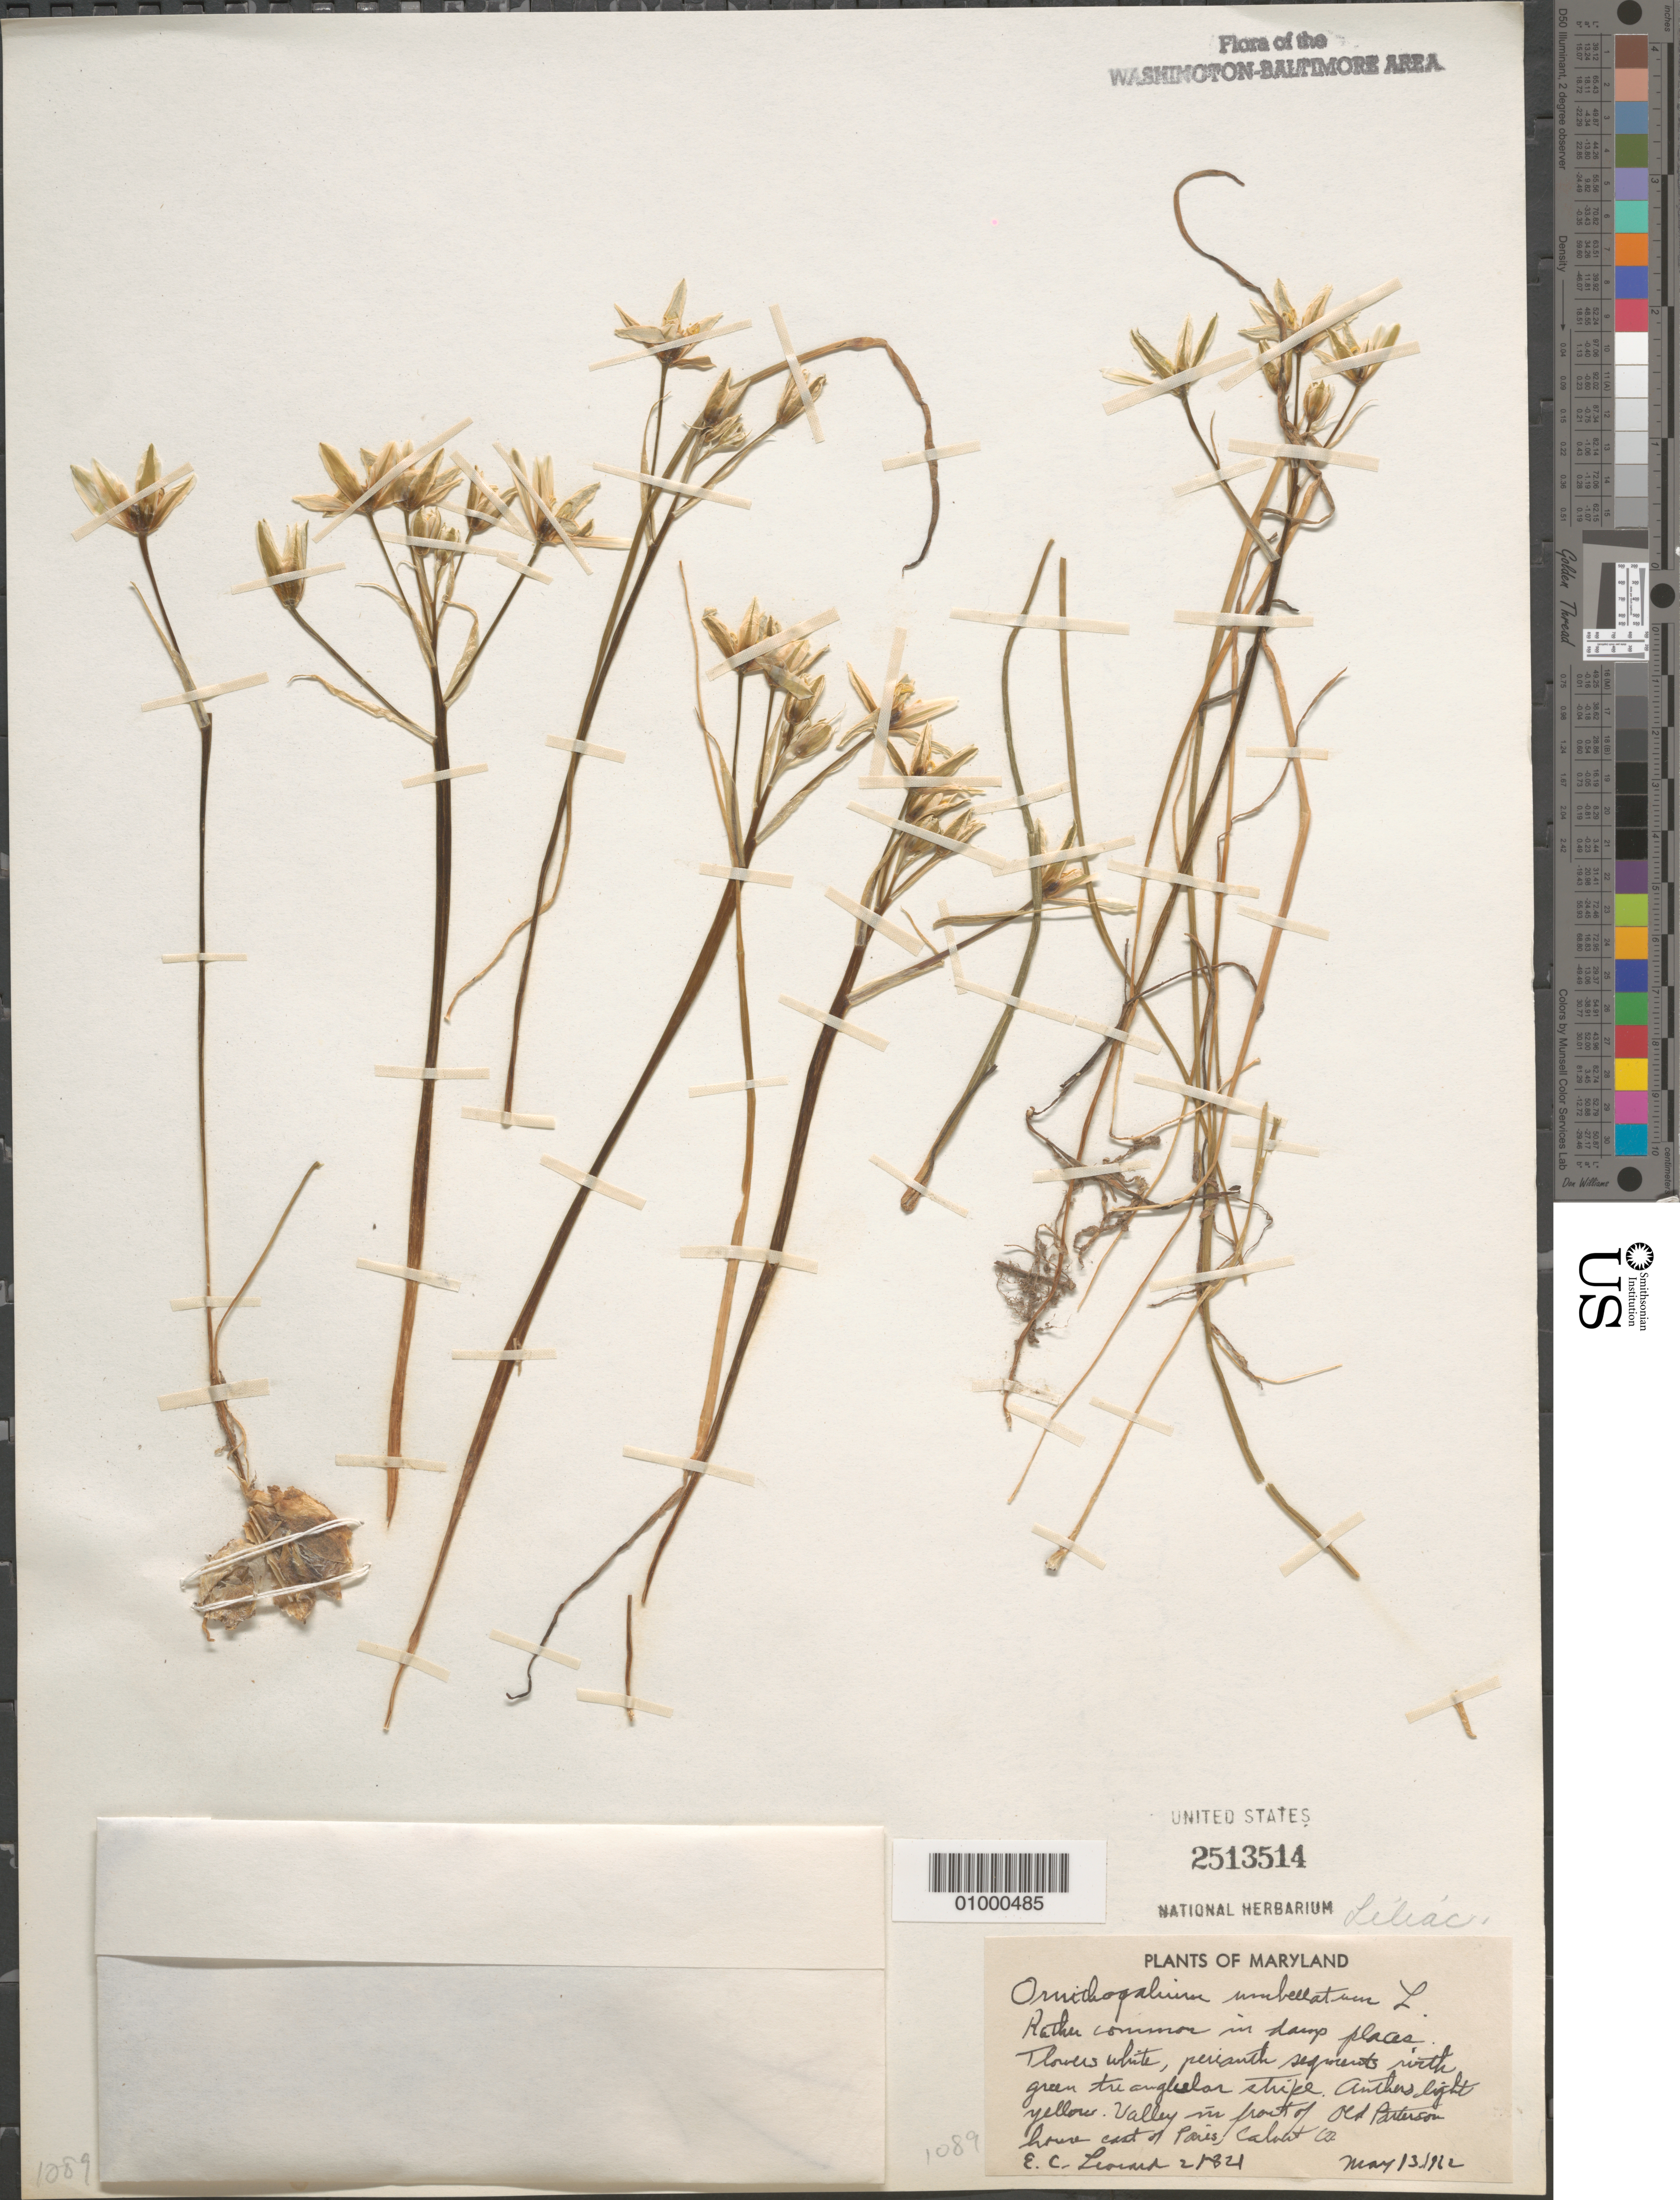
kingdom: Plantae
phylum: Tracheophyta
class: Liliopsida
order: Asparagales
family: Asparagaceae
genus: Ornithogalum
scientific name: Ornithogalum umbellatum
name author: L.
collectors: E. C. Leonard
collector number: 21821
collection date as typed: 13 May 1962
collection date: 1962-05-13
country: United States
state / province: Maryland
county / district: Calvert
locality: Paris, E of, Old Patterson Farm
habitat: Valley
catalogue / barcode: US 2513514